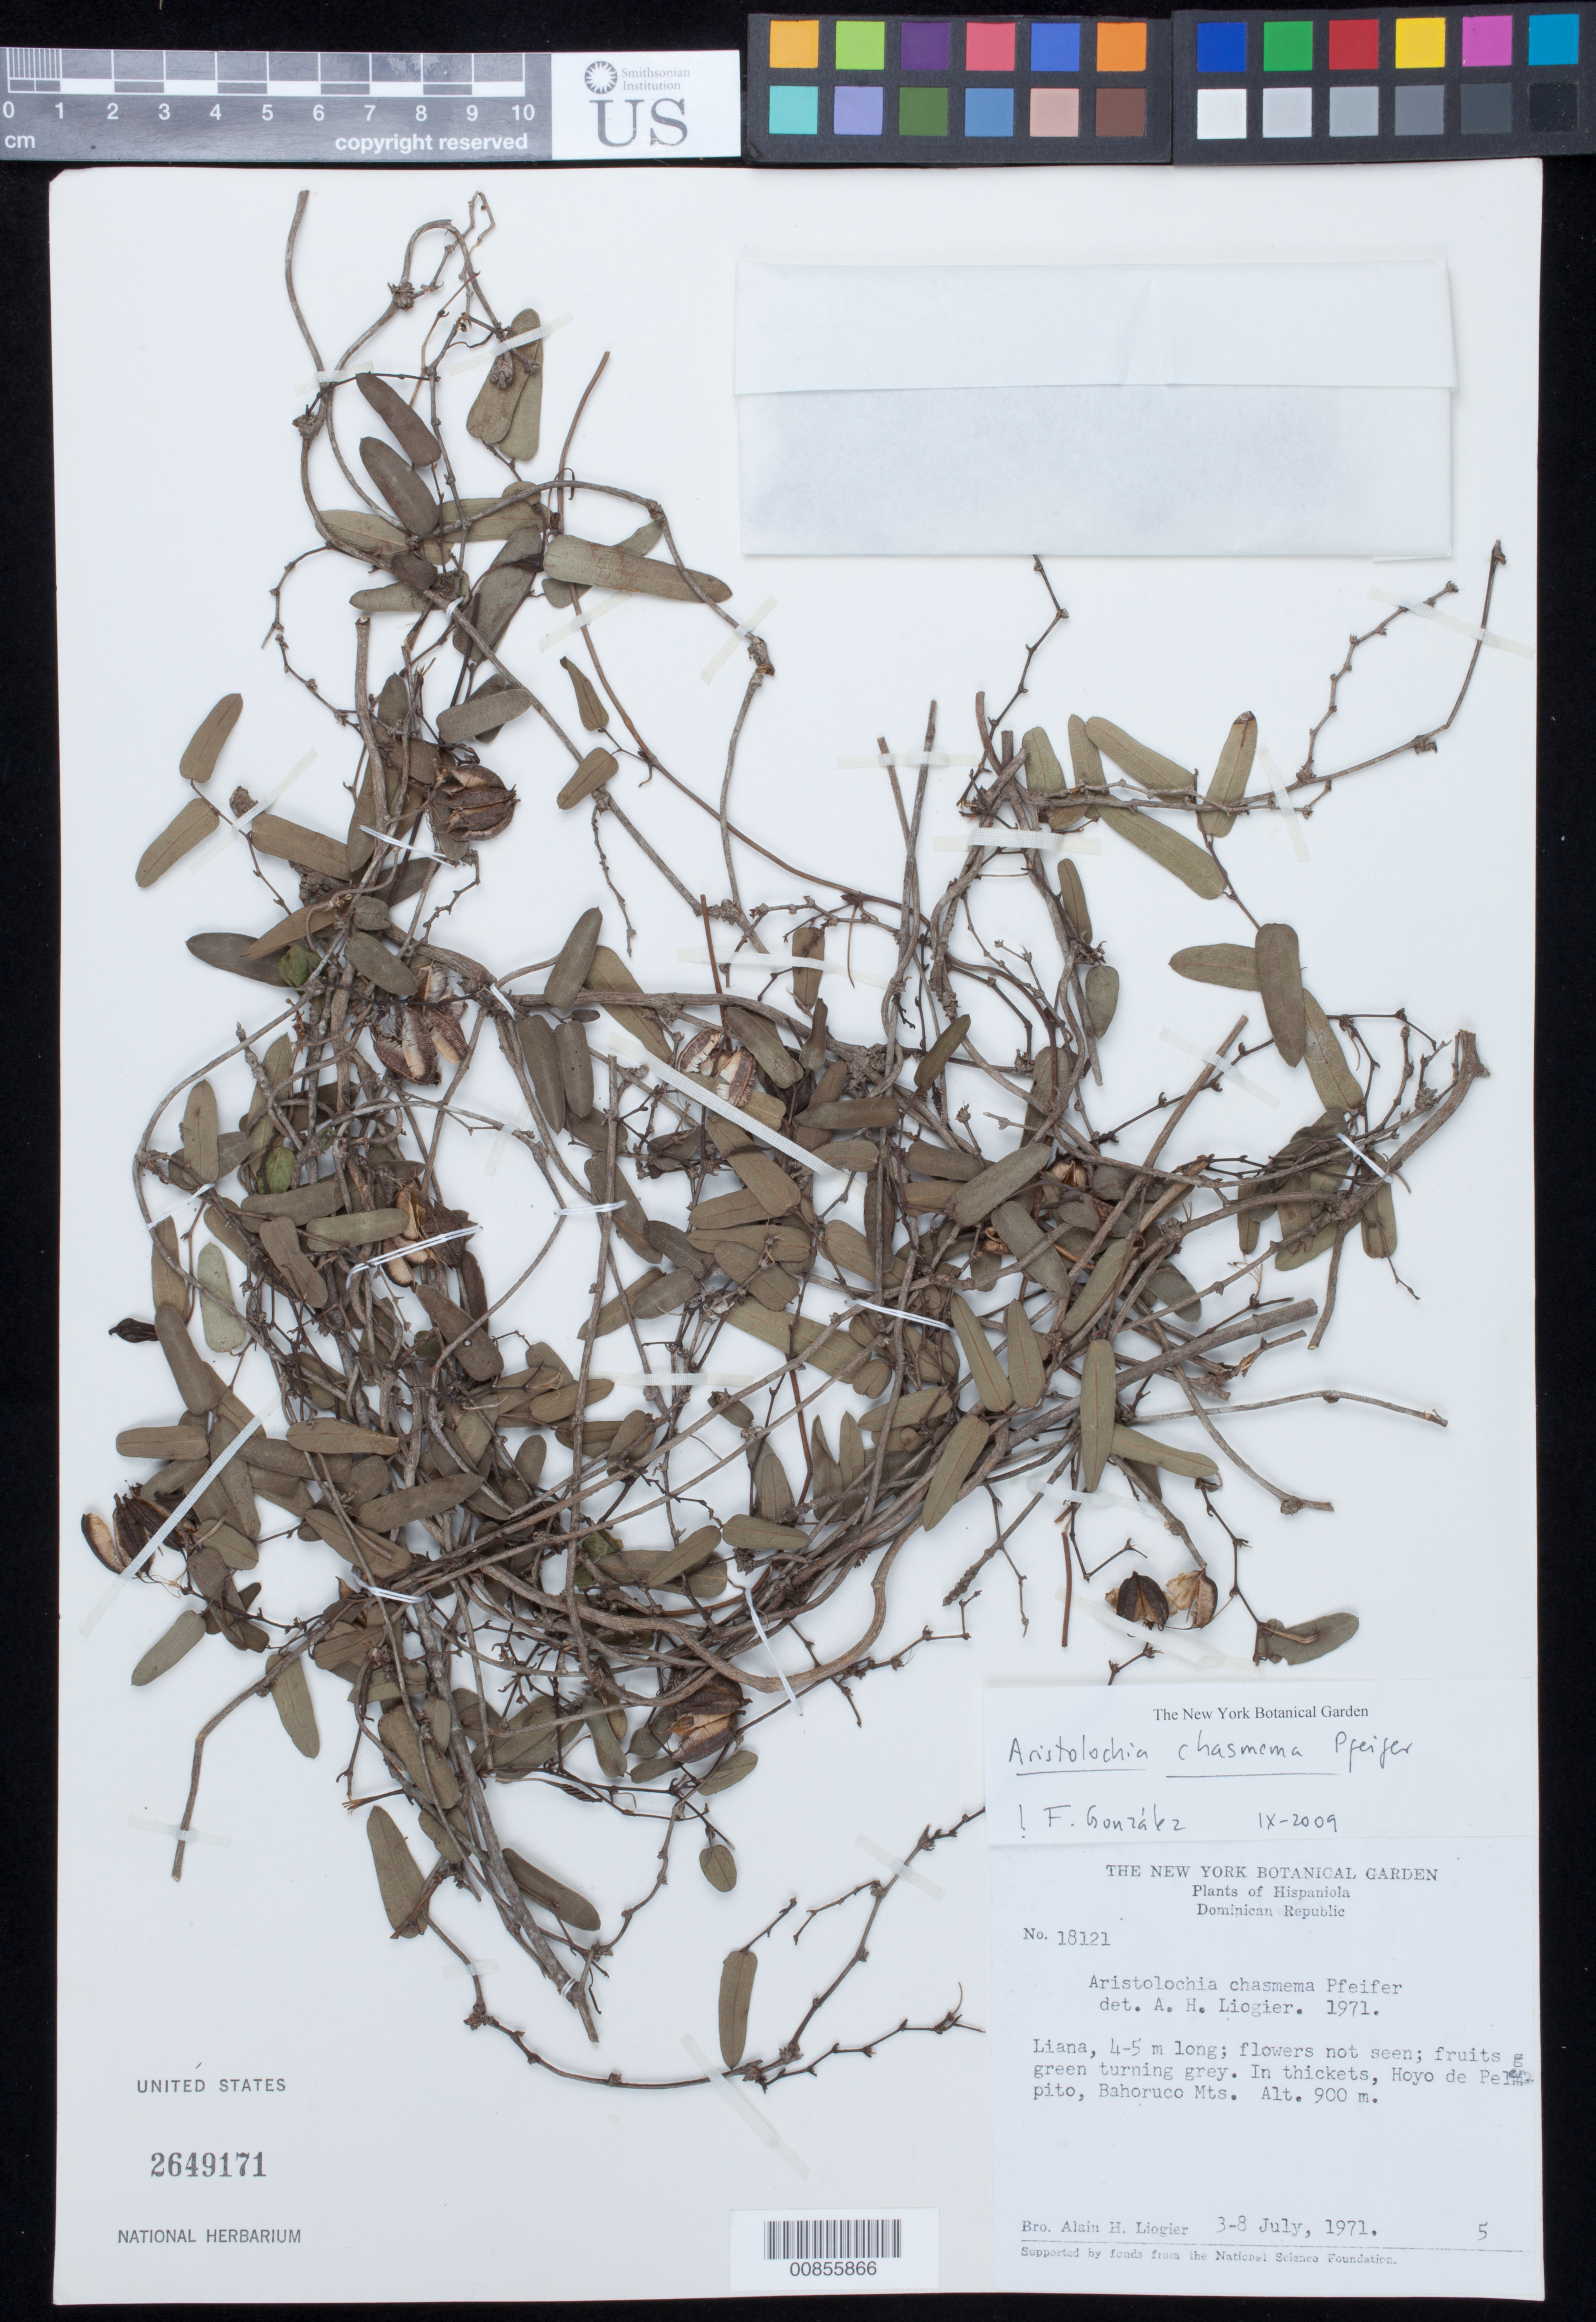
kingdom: Plantae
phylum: Tracheophyta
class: Magnoliopsida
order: Piperales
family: Aristolochiaceae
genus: Aristolochia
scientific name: Aristolochia bilabiata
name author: L.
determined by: Liogier, Alain H.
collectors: A. H. Liogier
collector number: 18121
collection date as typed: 03 Jul 1971 to 08 Jul 1971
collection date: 1971-07-03/1971-07-08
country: Dominican Republic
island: Hispaniola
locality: Hoyo de Pelempito, Bahoruco Mts.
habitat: In thickets.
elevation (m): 900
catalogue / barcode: US 2649171